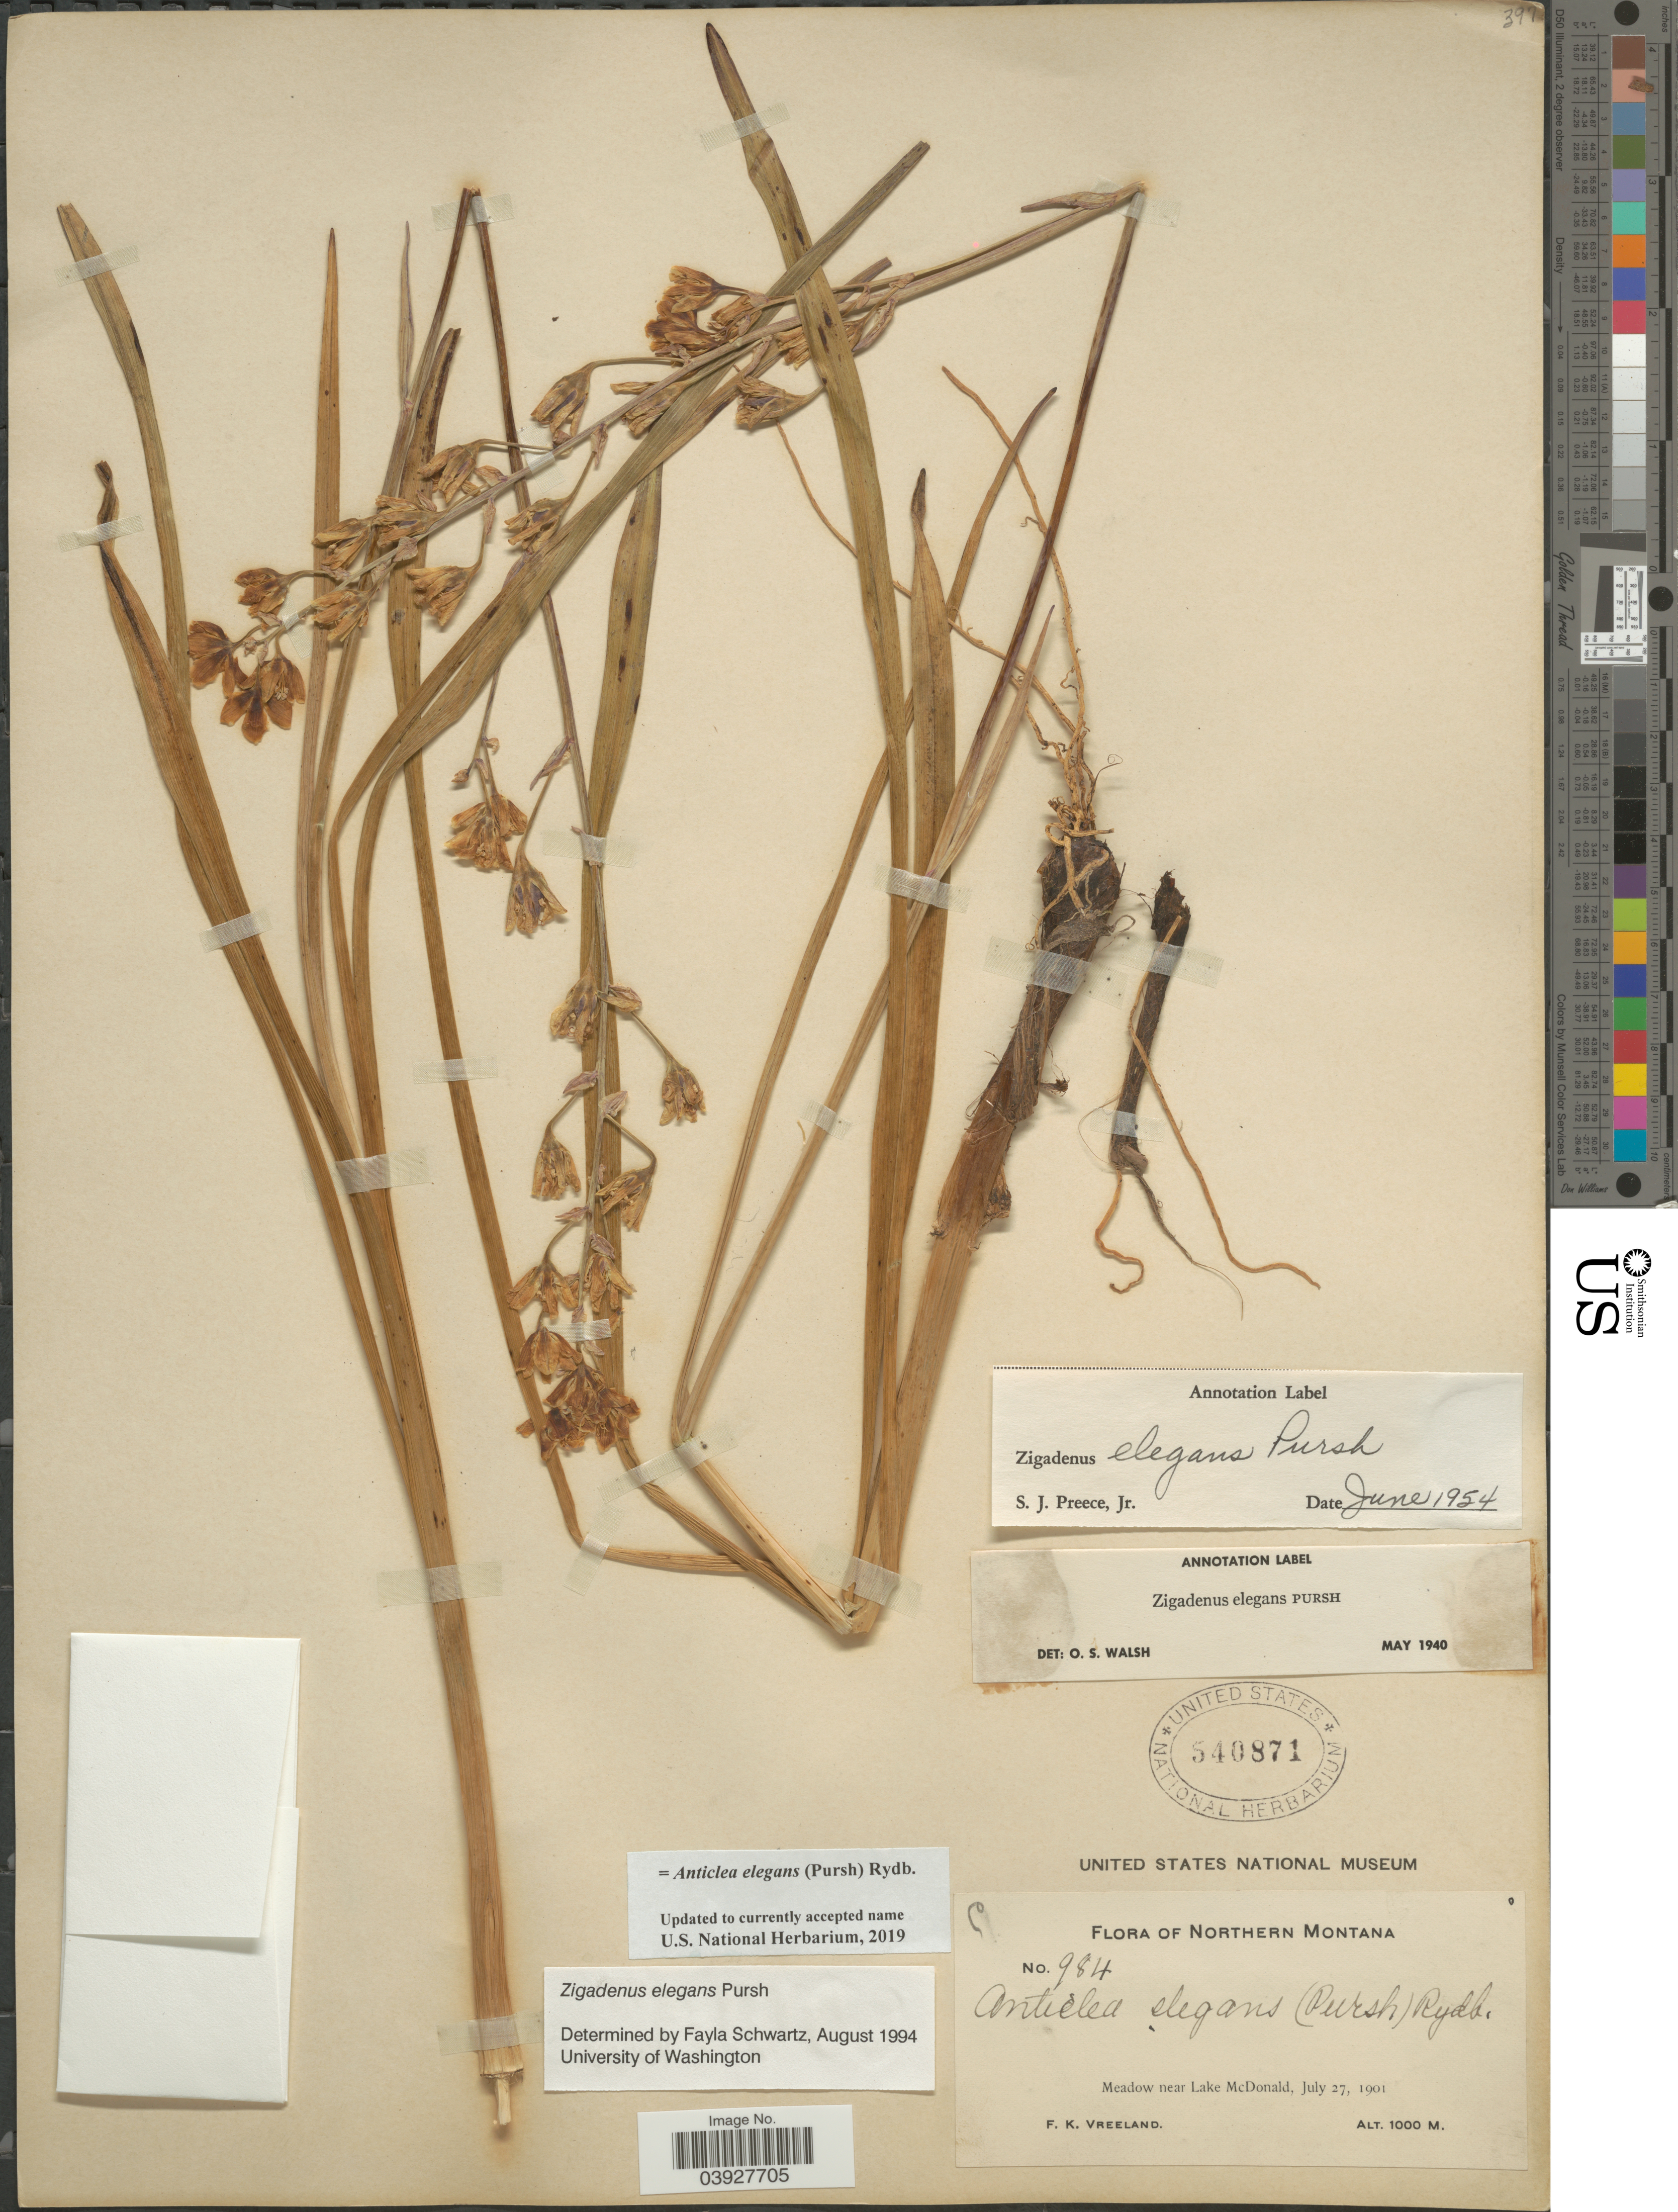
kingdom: Plantae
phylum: Tracheophyta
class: Liliopsida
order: Liliales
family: Melanthiaceae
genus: Anticlea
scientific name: Anticlea elegans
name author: (Pursh) Rydb.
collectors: F. Vreeland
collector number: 984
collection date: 1901-07-27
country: United States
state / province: Montana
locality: Northern Montana. Meadow near Lake McDonald.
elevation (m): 1000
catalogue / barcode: US 540871